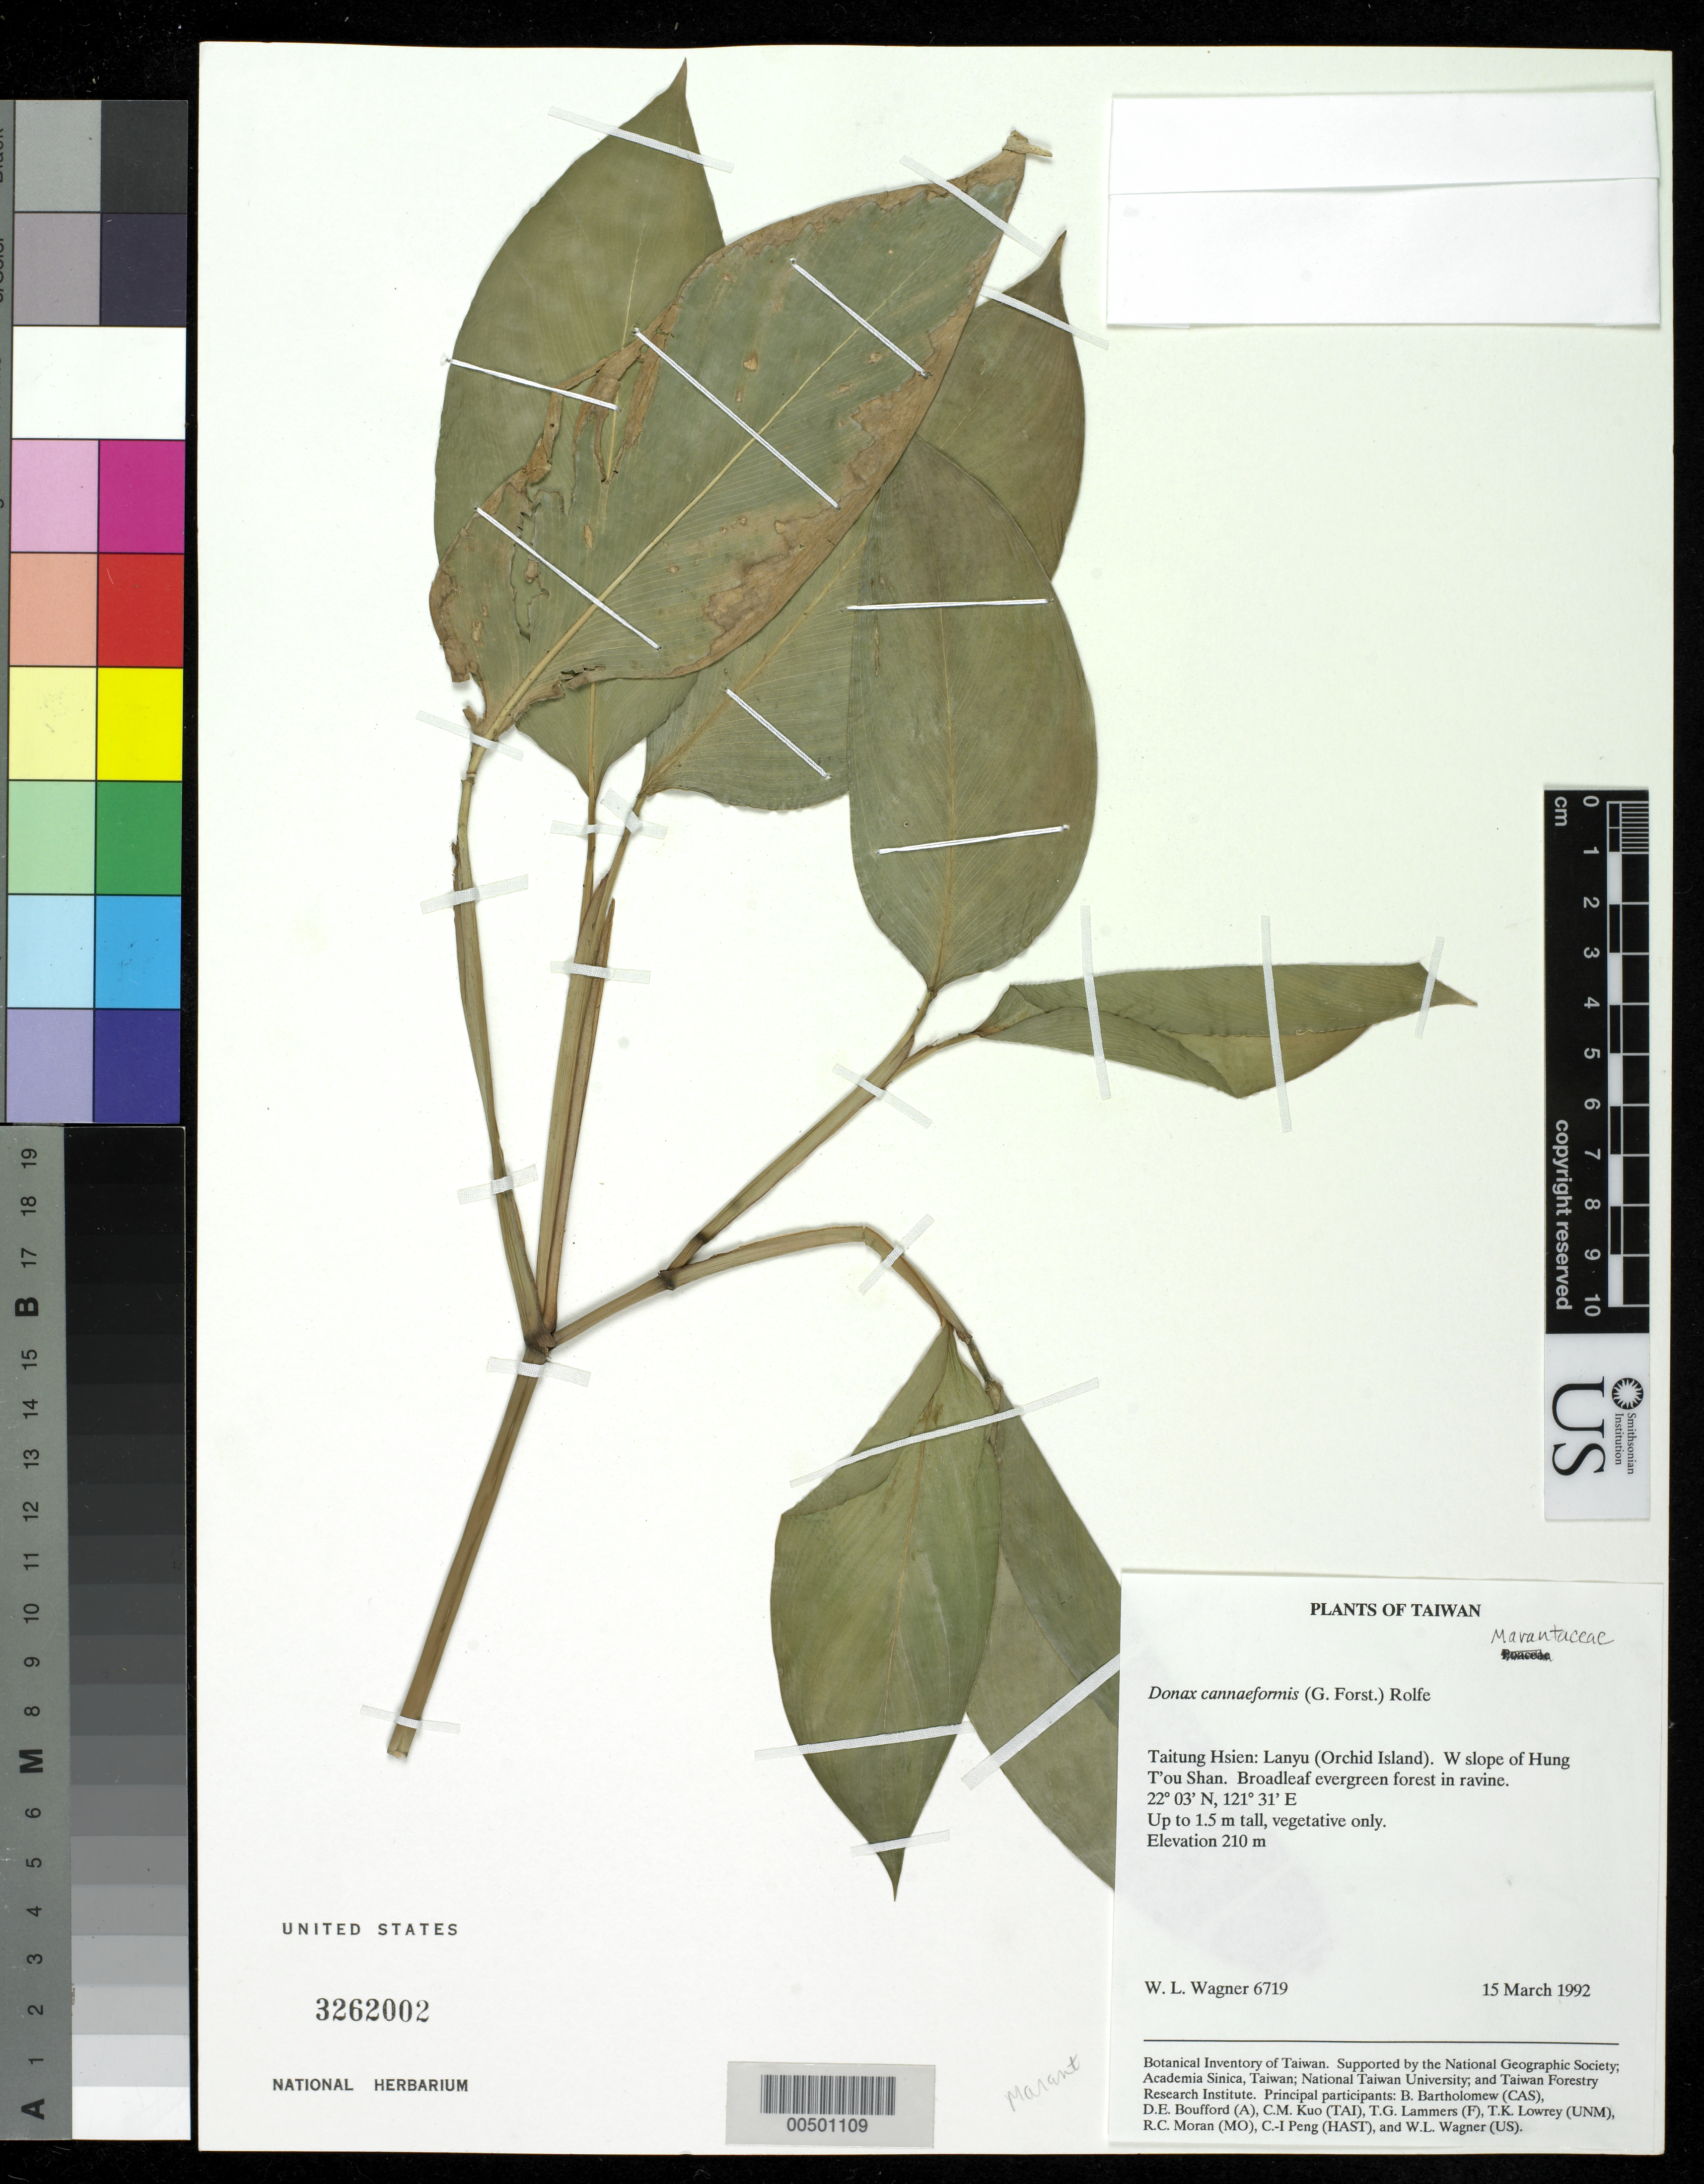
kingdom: Plantae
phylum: Tracheophyta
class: Liliopsida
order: Zingiberales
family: Marantaceae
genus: Donax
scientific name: Donax canniformis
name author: (G. Forst.) K. Schum.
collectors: W. L. Wagner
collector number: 6719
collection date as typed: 15 Mar 1992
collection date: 1992-03-15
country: Taiwan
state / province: Taitung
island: Lanyu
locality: Taitung Hsien: Lanyu (orchid island). W slope of Hung T'ou Shan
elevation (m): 210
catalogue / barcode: US 3262002